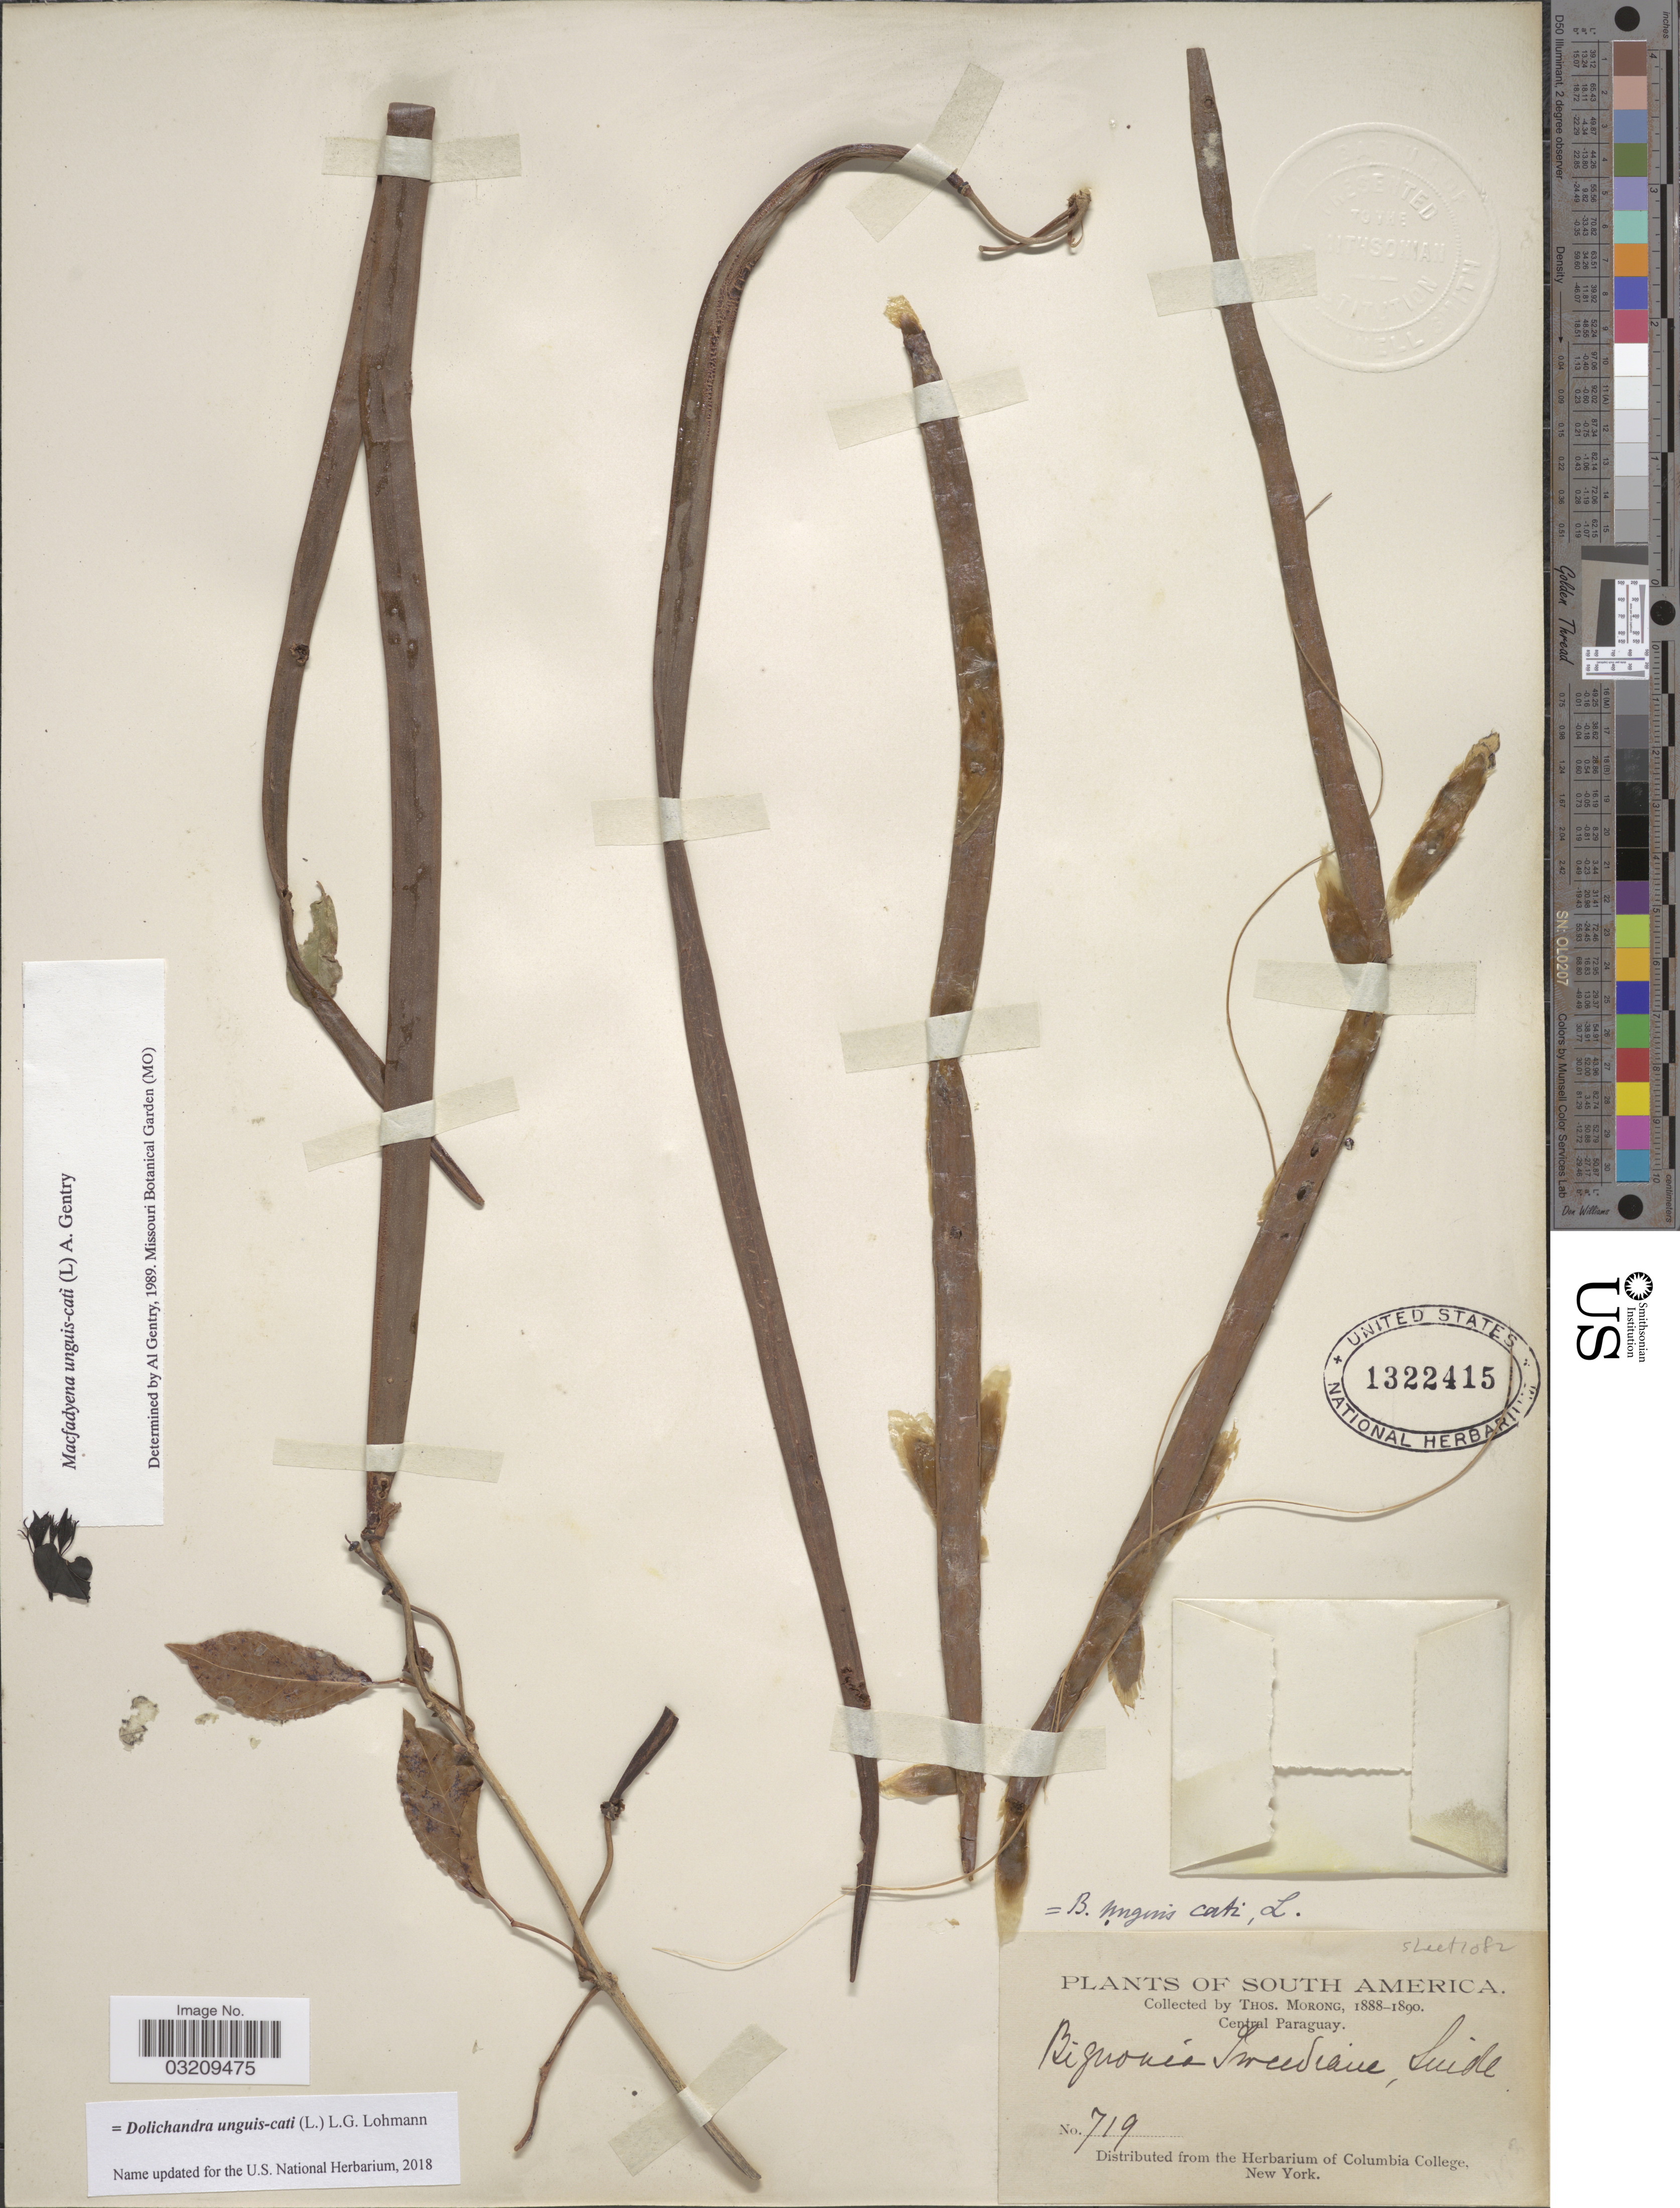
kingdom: Plantae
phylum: Tracheophyta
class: Magnoliopsida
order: Lamiales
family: Bignoniaceae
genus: Dolichandra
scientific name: Dolichandra unguis-cati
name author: (L.) L.G. Lohmann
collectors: ex herb. T. Morong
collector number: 719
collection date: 1888/1890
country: Paraguay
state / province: Central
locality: Central Paraguay.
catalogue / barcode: US 1322415